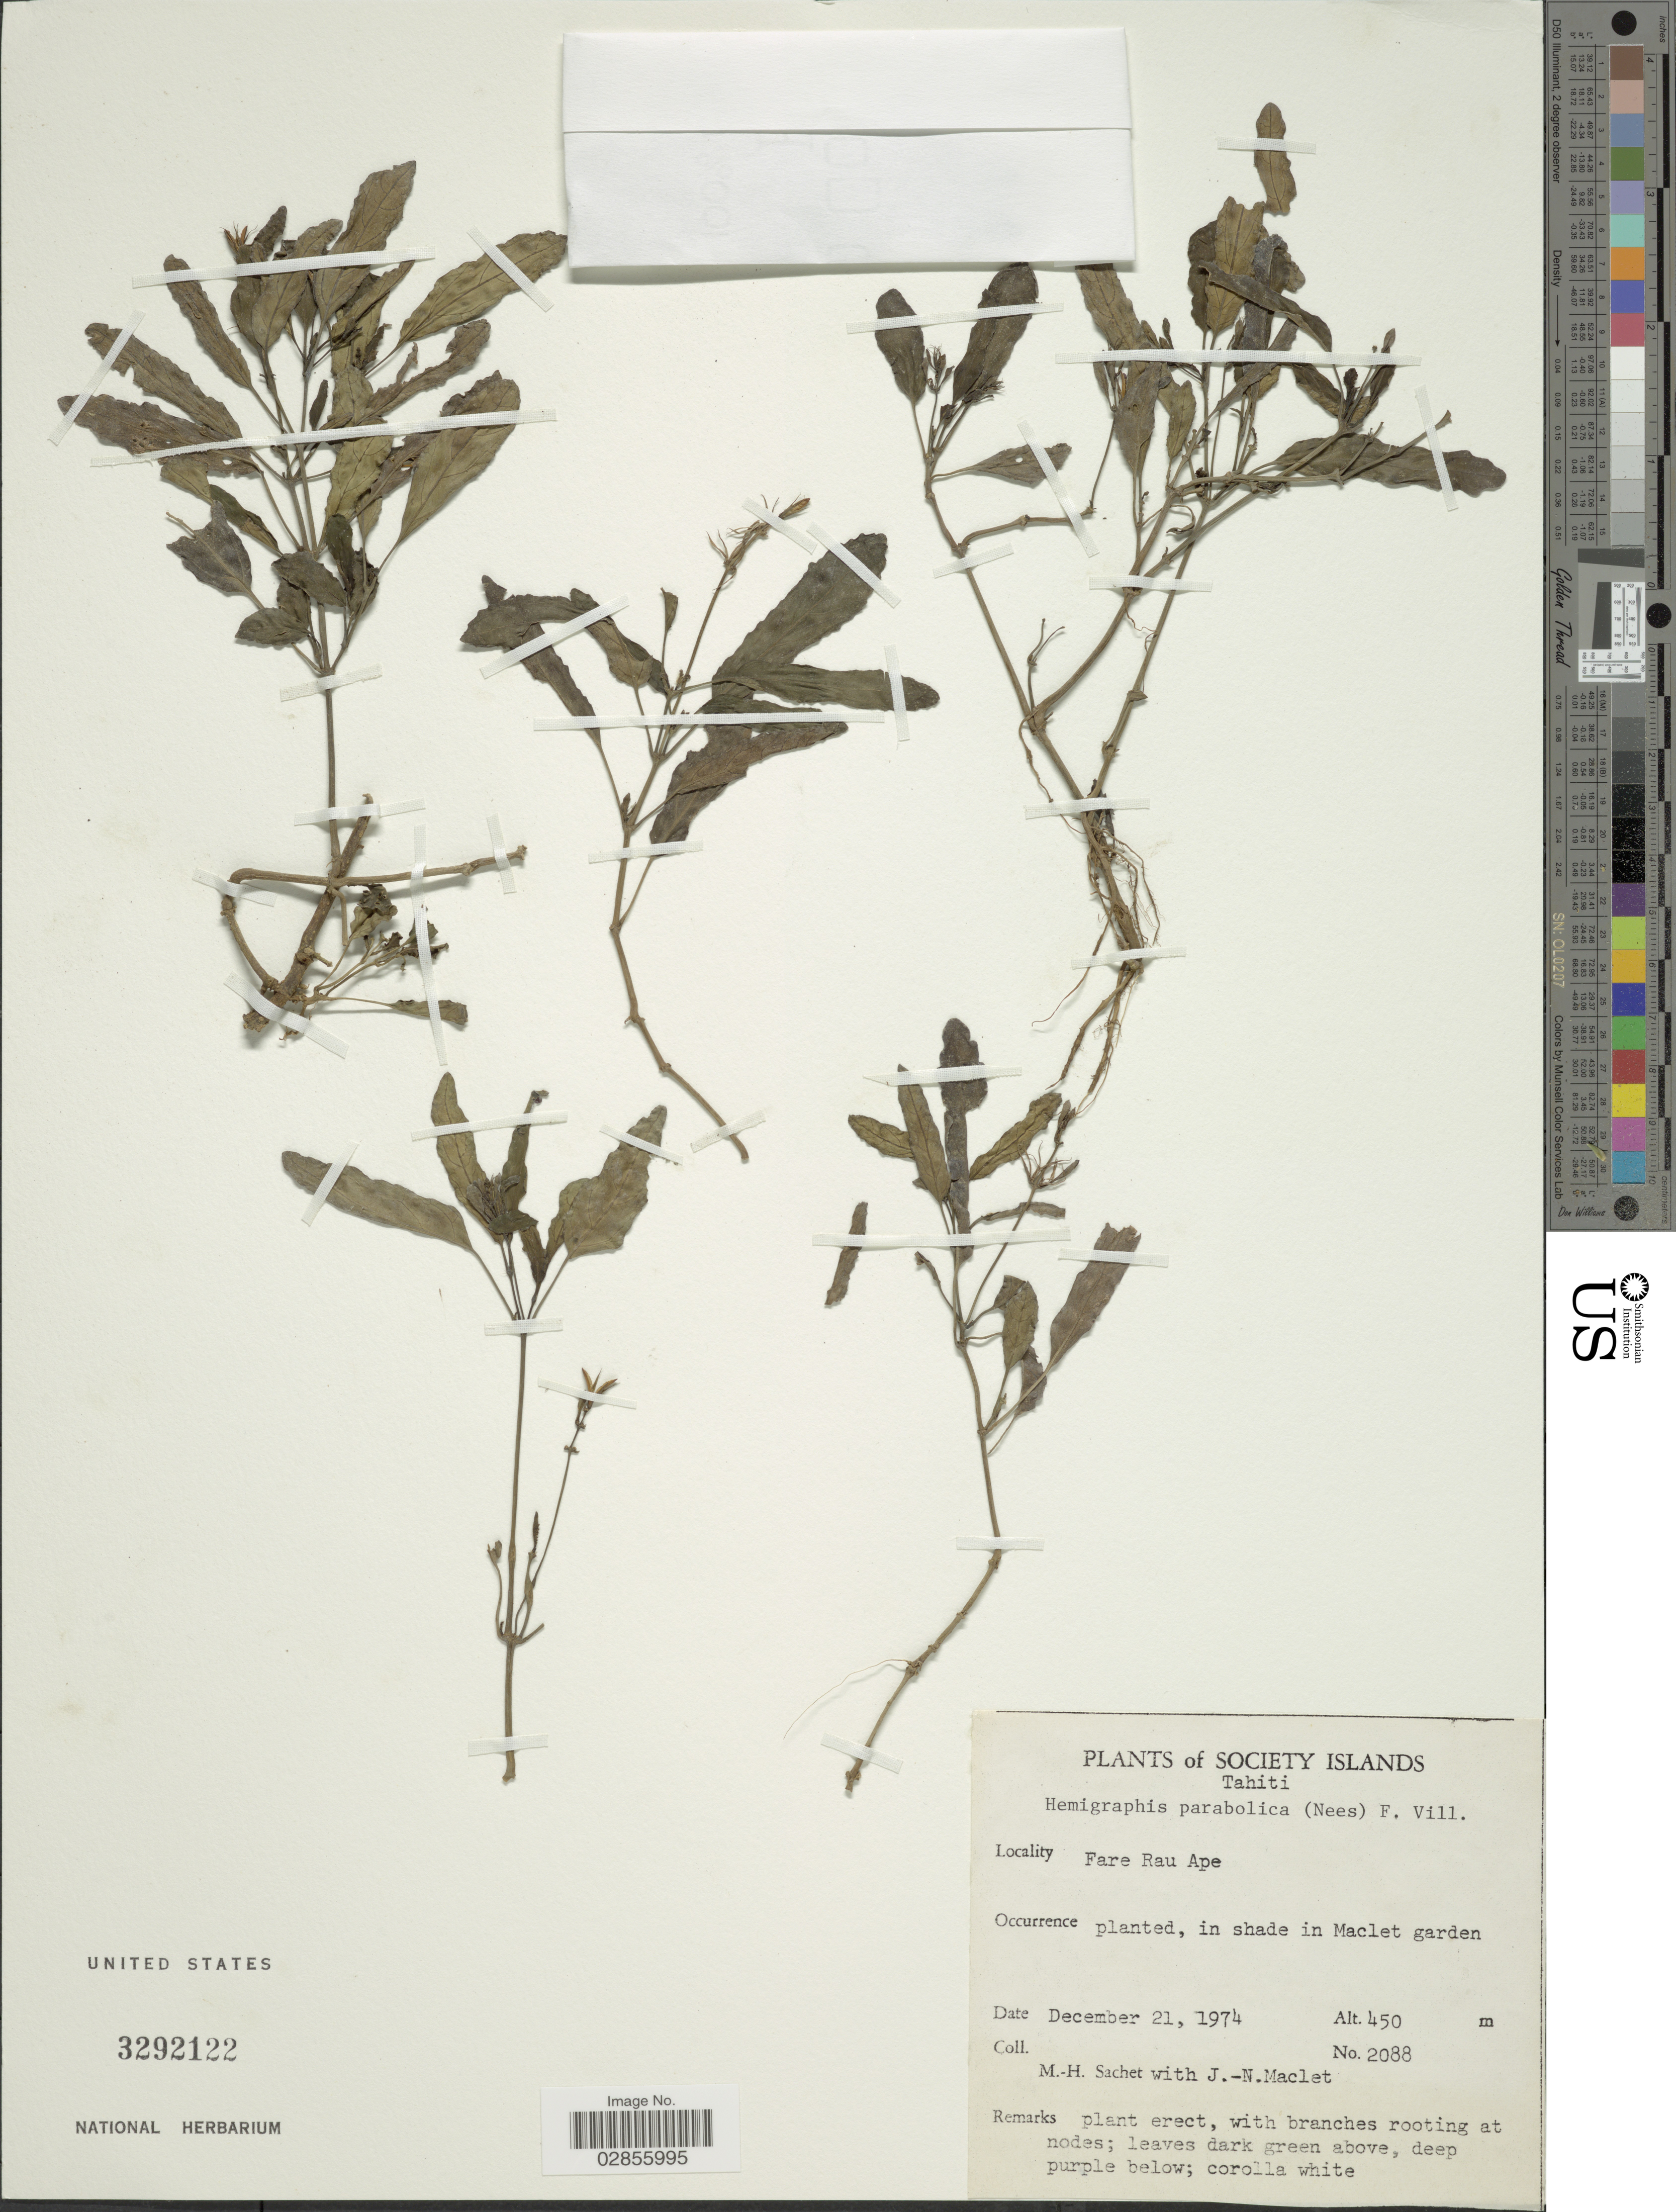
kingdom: Plantae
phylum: Tracheophyta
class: Magnoliopsida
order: Lamiales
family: Acanthaceae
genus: Strobilanthes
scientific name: Strobilanthes reptans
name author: (G. Forst.) Moylan ex Y.F. Deng & J.R.I. Wood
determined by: Wagner, W. L., (BOT), Smithsonian Institution - National Museum of Natural History (UNITED STATES)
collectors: M.-H. Sachet & J. Maclet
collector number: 2088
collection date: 1974-12-21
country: French Polynesia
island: Tahiti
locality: Society Islands. Tahiti. Fare Rau Ape. In shade in Maclet garden.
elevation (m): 450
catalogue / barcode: US 3292122